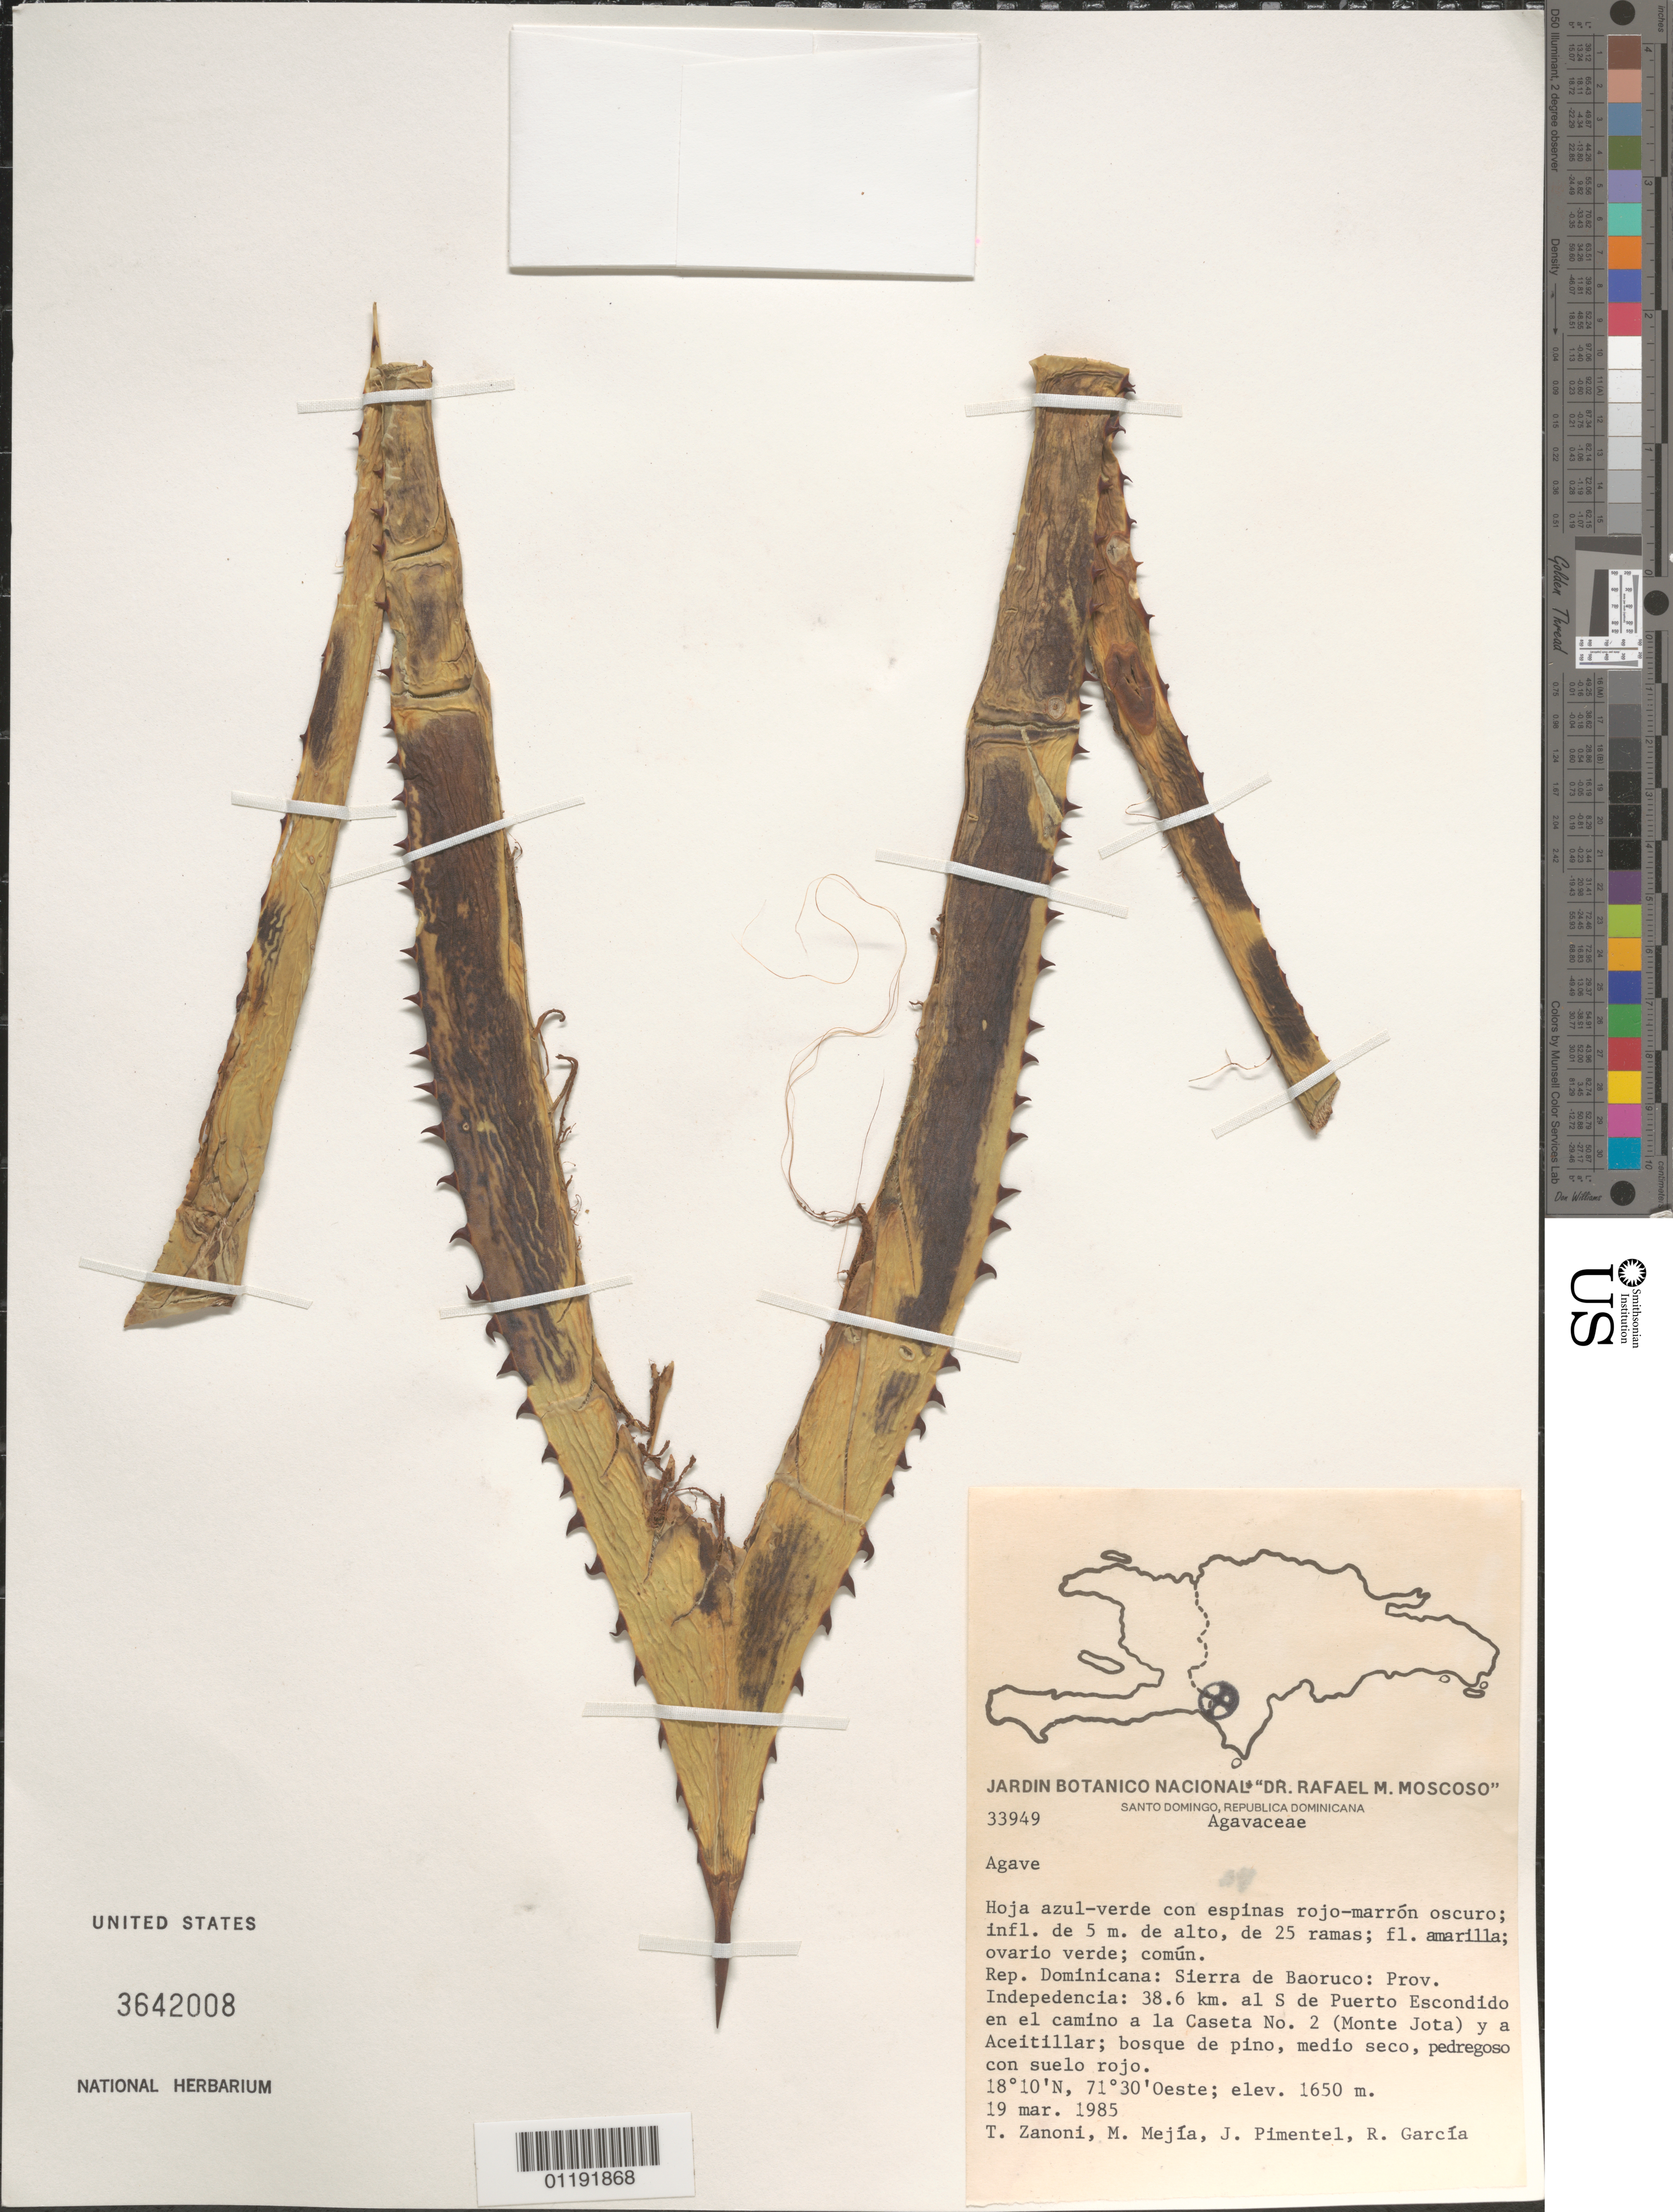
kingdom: Plantae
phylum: Tracheophyta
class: Liliopsida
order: Asparagales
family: Asparagaceae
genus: Agave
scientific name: Agave sp.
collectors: T. A. Zanoni, M. Mejia, J. Pimentel & R. Garcia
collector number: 33949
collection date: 1985-03-19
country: Dominican Republic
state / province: Independencia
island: Hispaniola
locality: Sierra de Baoruco, 38.6 km S of Escondido port, on road to Monte Jota and Aceitillar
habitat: Mt, road, moderately dry pine forest, stony, red soil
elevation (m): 1650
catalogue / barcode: US 3642008